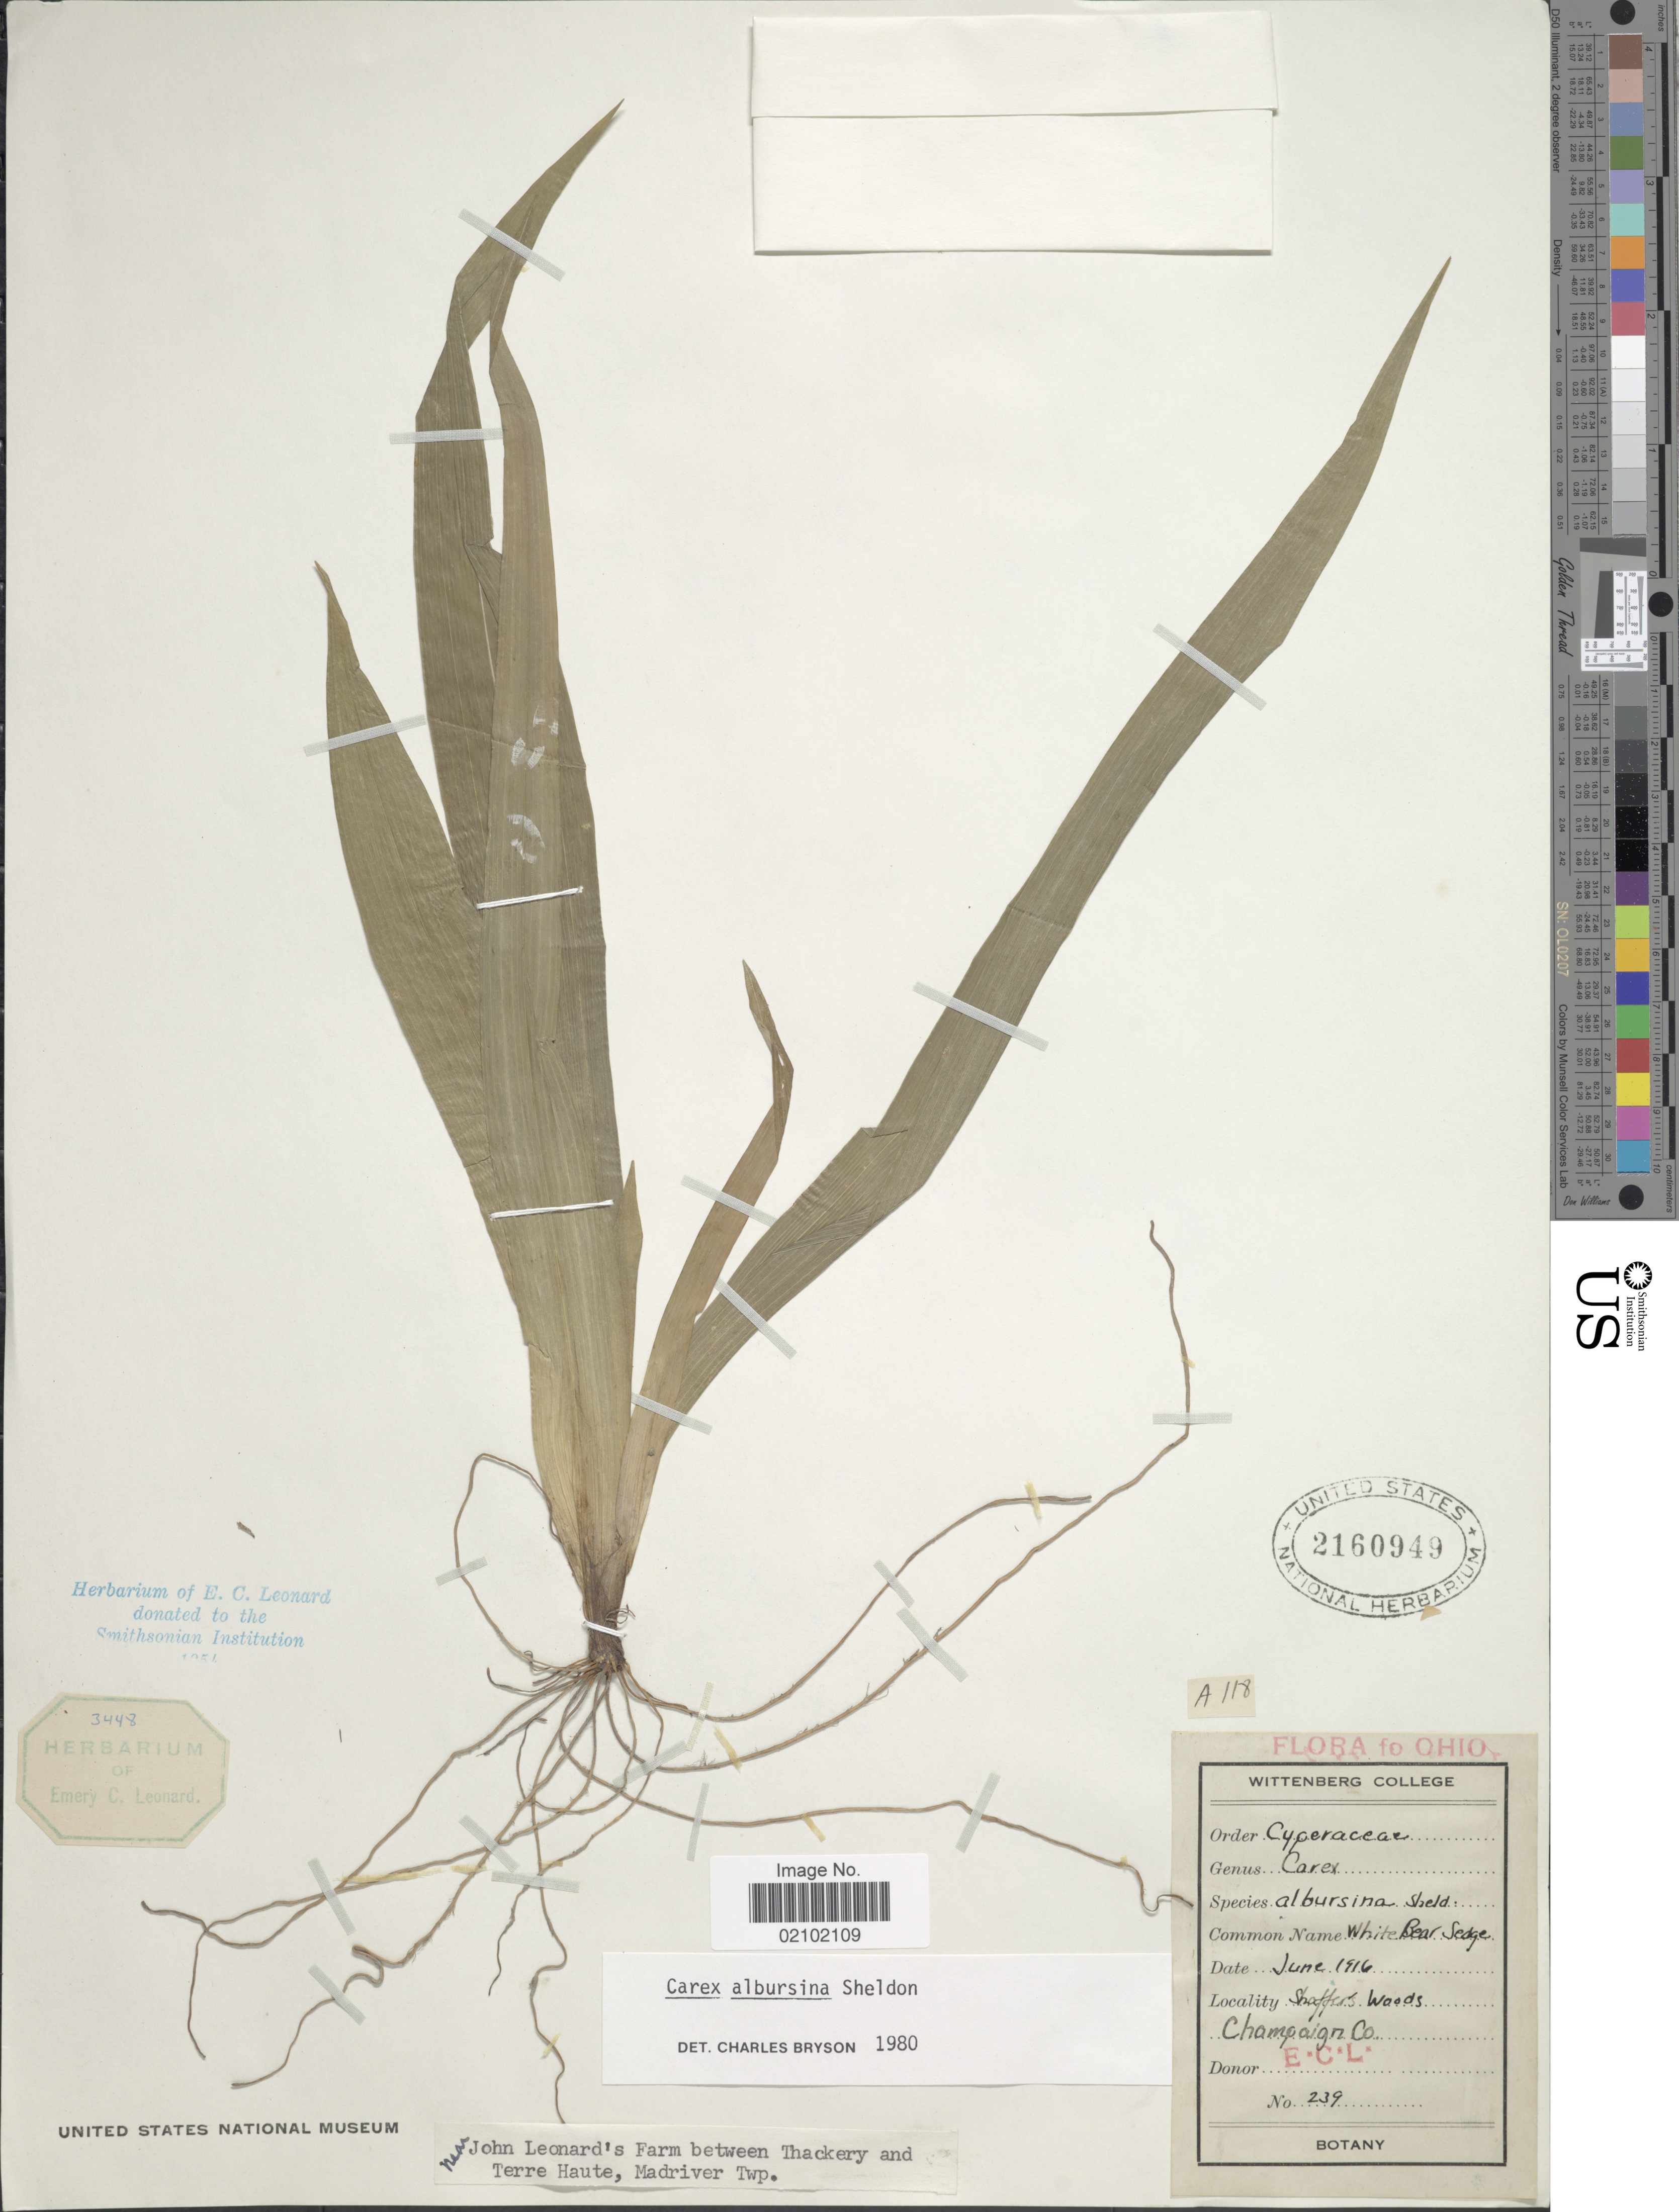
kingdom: Plantae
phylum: Tracheophyta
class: Liliopsida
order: Poales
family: Cyperaceae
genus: Carex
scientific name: Carex albursina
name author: E. Sheld.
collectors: E. C. Leonard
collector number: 239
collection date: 1916-06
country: United States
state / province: Ohio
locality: Shaffer's Woods. Champaign Co. near John Leonard's Farm between Thackery and Terre Haute, Madriver Twp.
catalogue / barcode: US 2160949